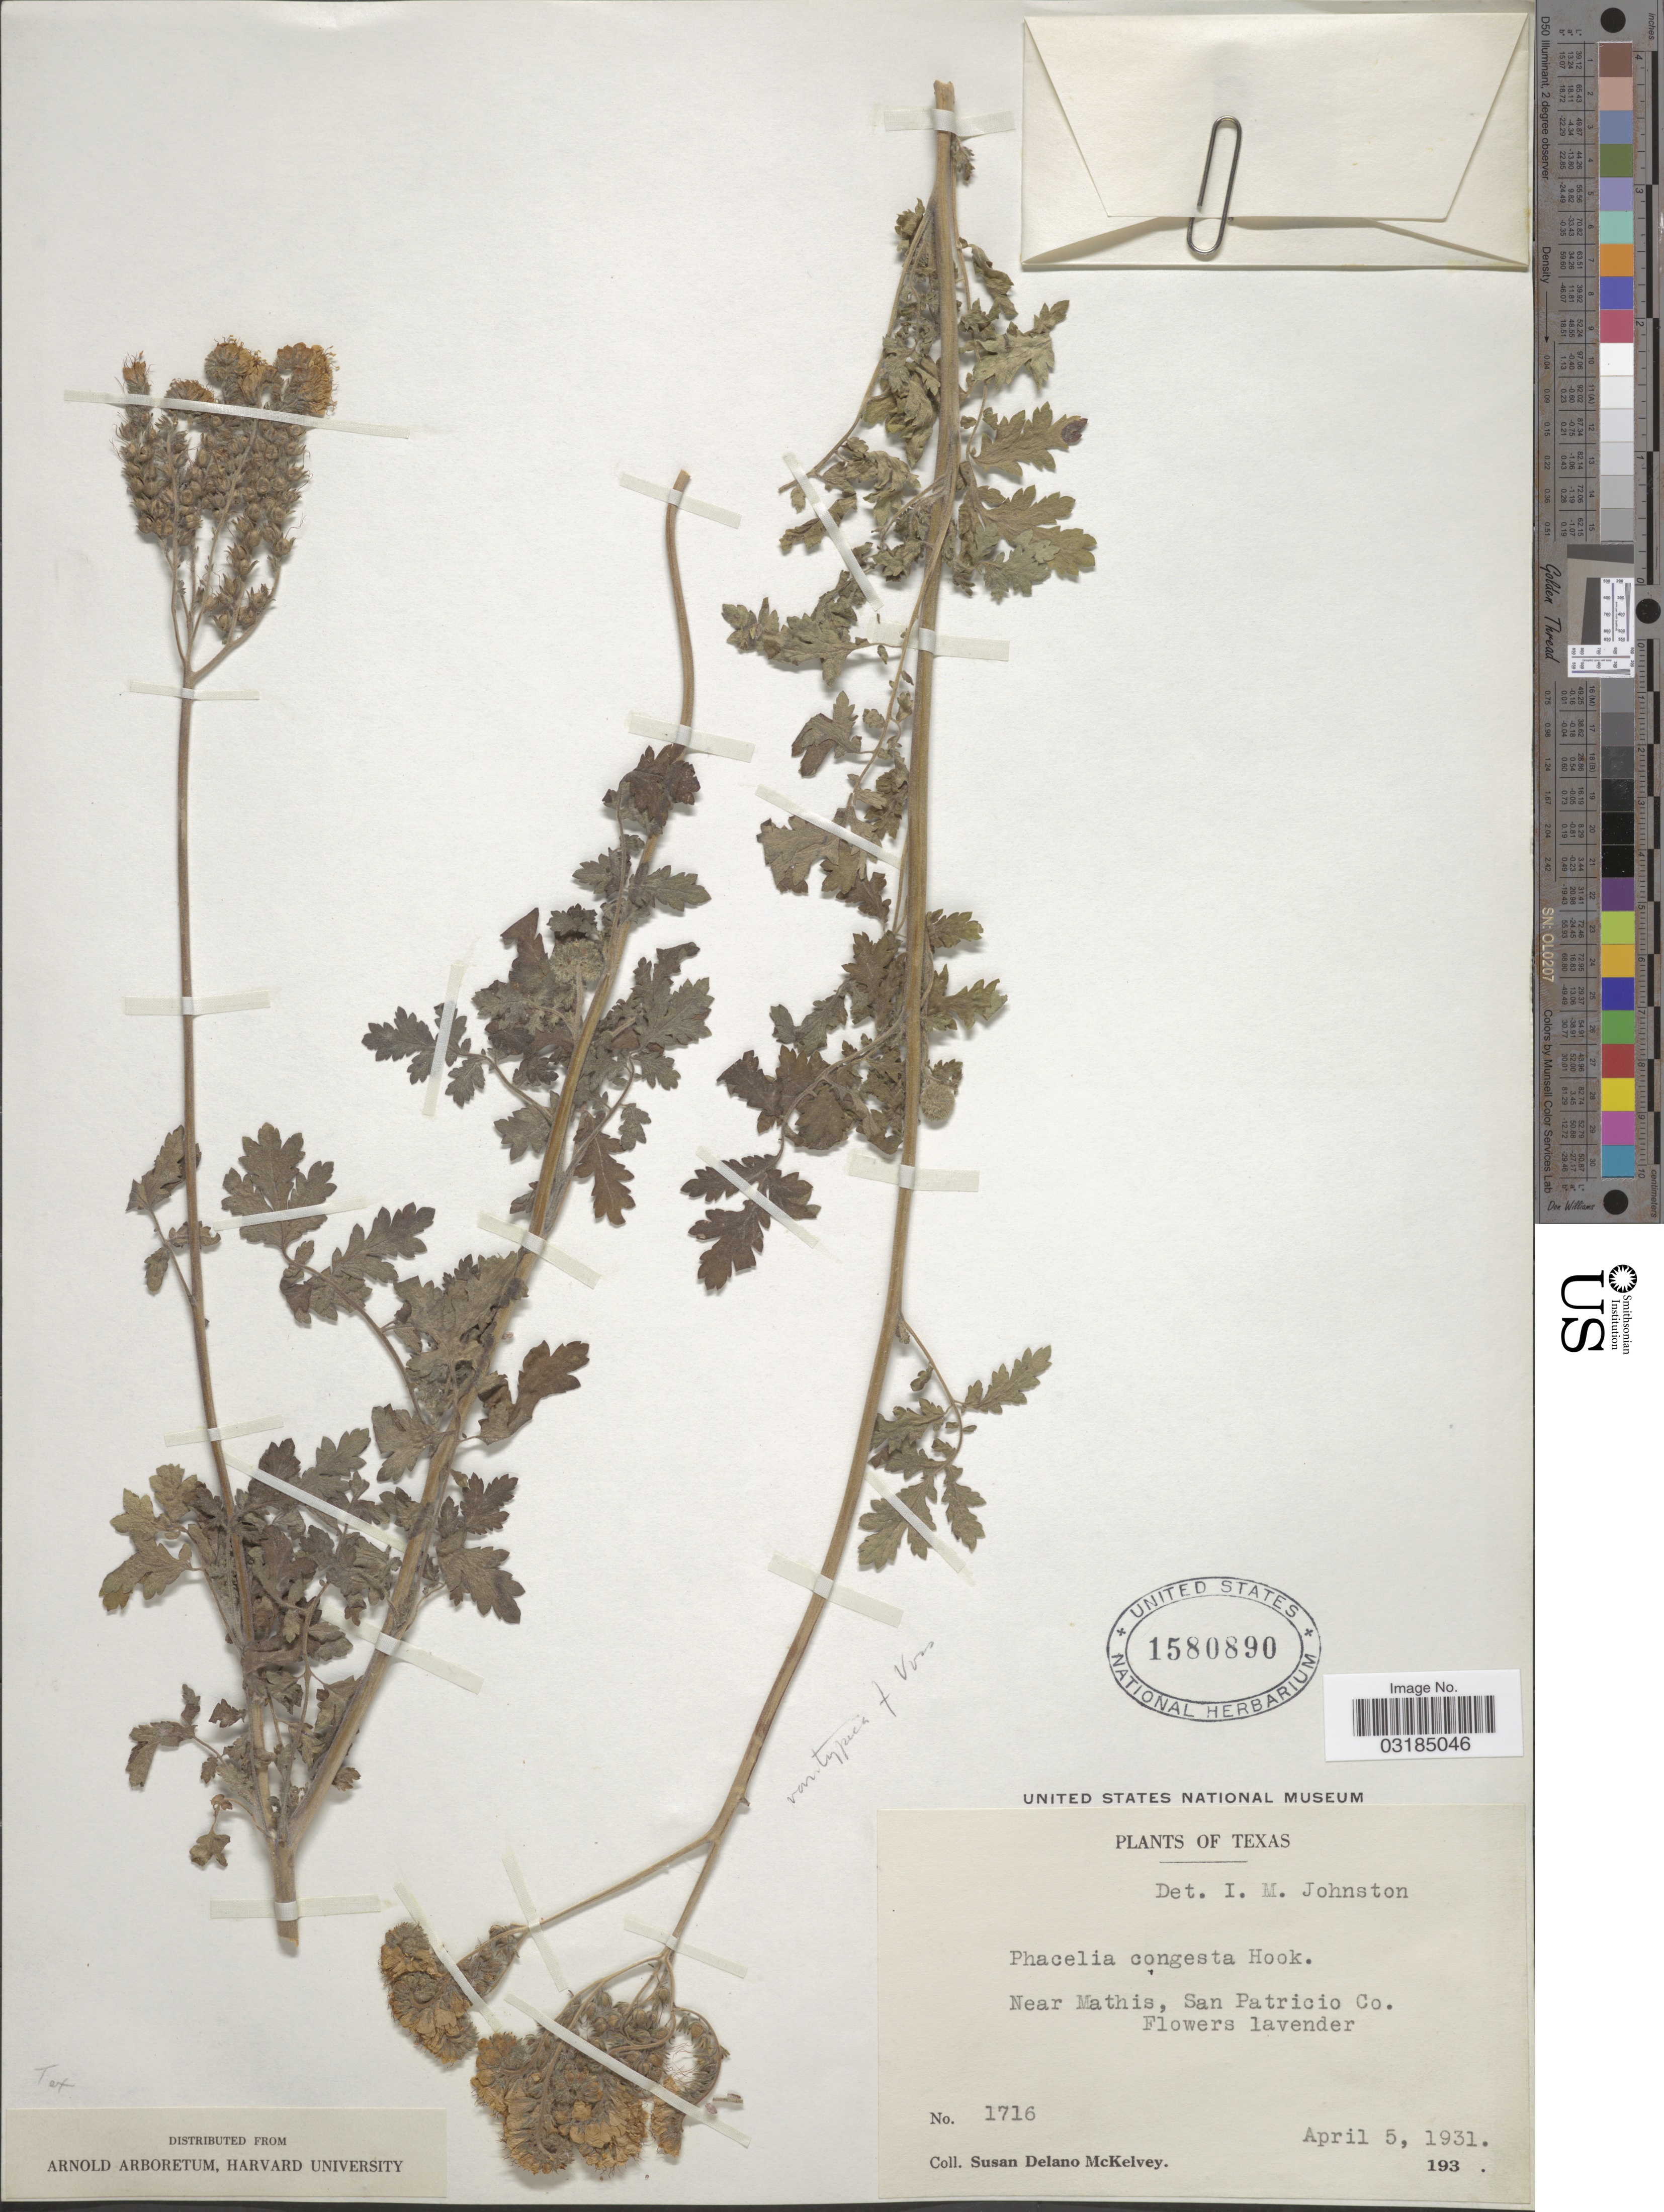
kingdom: Plantae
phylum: Tracheophyta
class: Magnoliopsida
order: Boraginales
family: Hydrophyllaceae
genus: Phacelia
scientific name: Phacelia congesta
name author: Hook.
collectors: S. A. McKelvey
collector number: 1716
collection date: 1931-04-05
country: United States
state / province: Texas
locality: Near Mathis, San Patricio Co.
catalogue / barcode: US 1580890